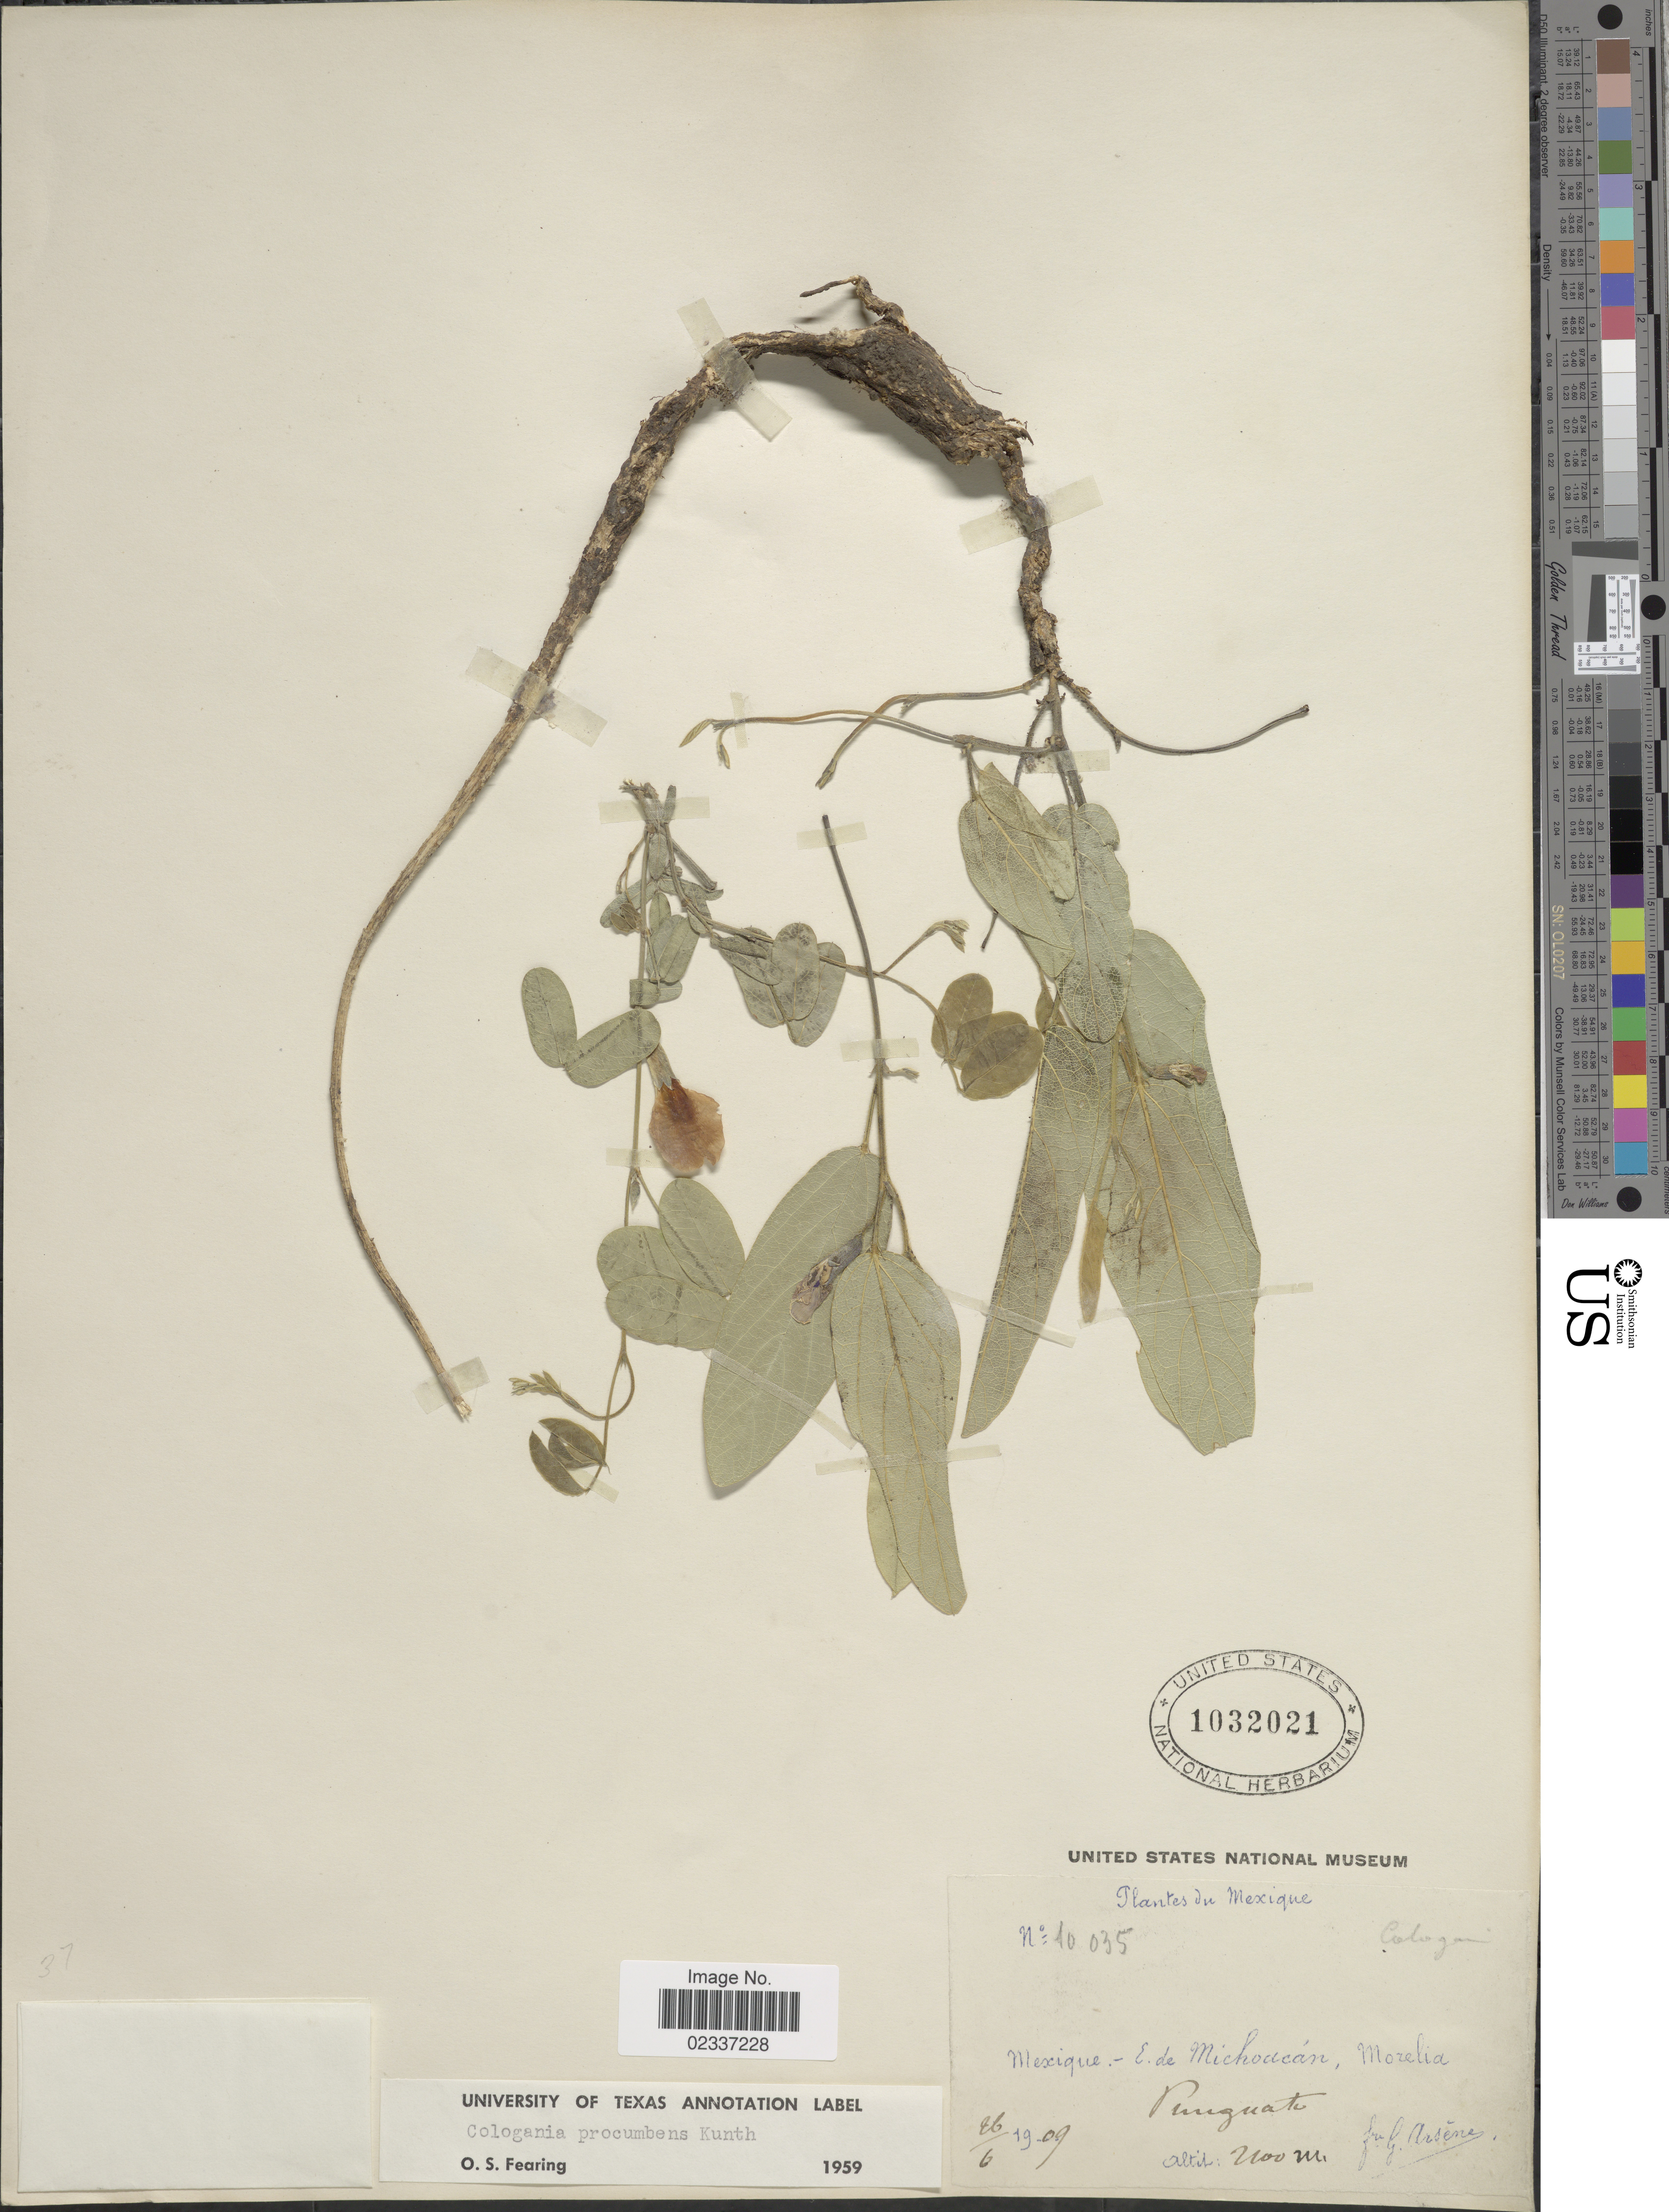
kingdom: Plantae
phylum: Tracheophyta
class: Magnoliopsida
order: Fabales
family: Fabaceae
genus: Cologania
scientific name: Cologania procumbens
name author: Kunth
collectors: Bro. G. Arsène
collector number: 10035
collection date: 1909-06-26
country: Mexico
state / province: Michoacán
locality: Punguato [Punhuato]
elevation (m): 2100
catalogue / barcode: US 1032021